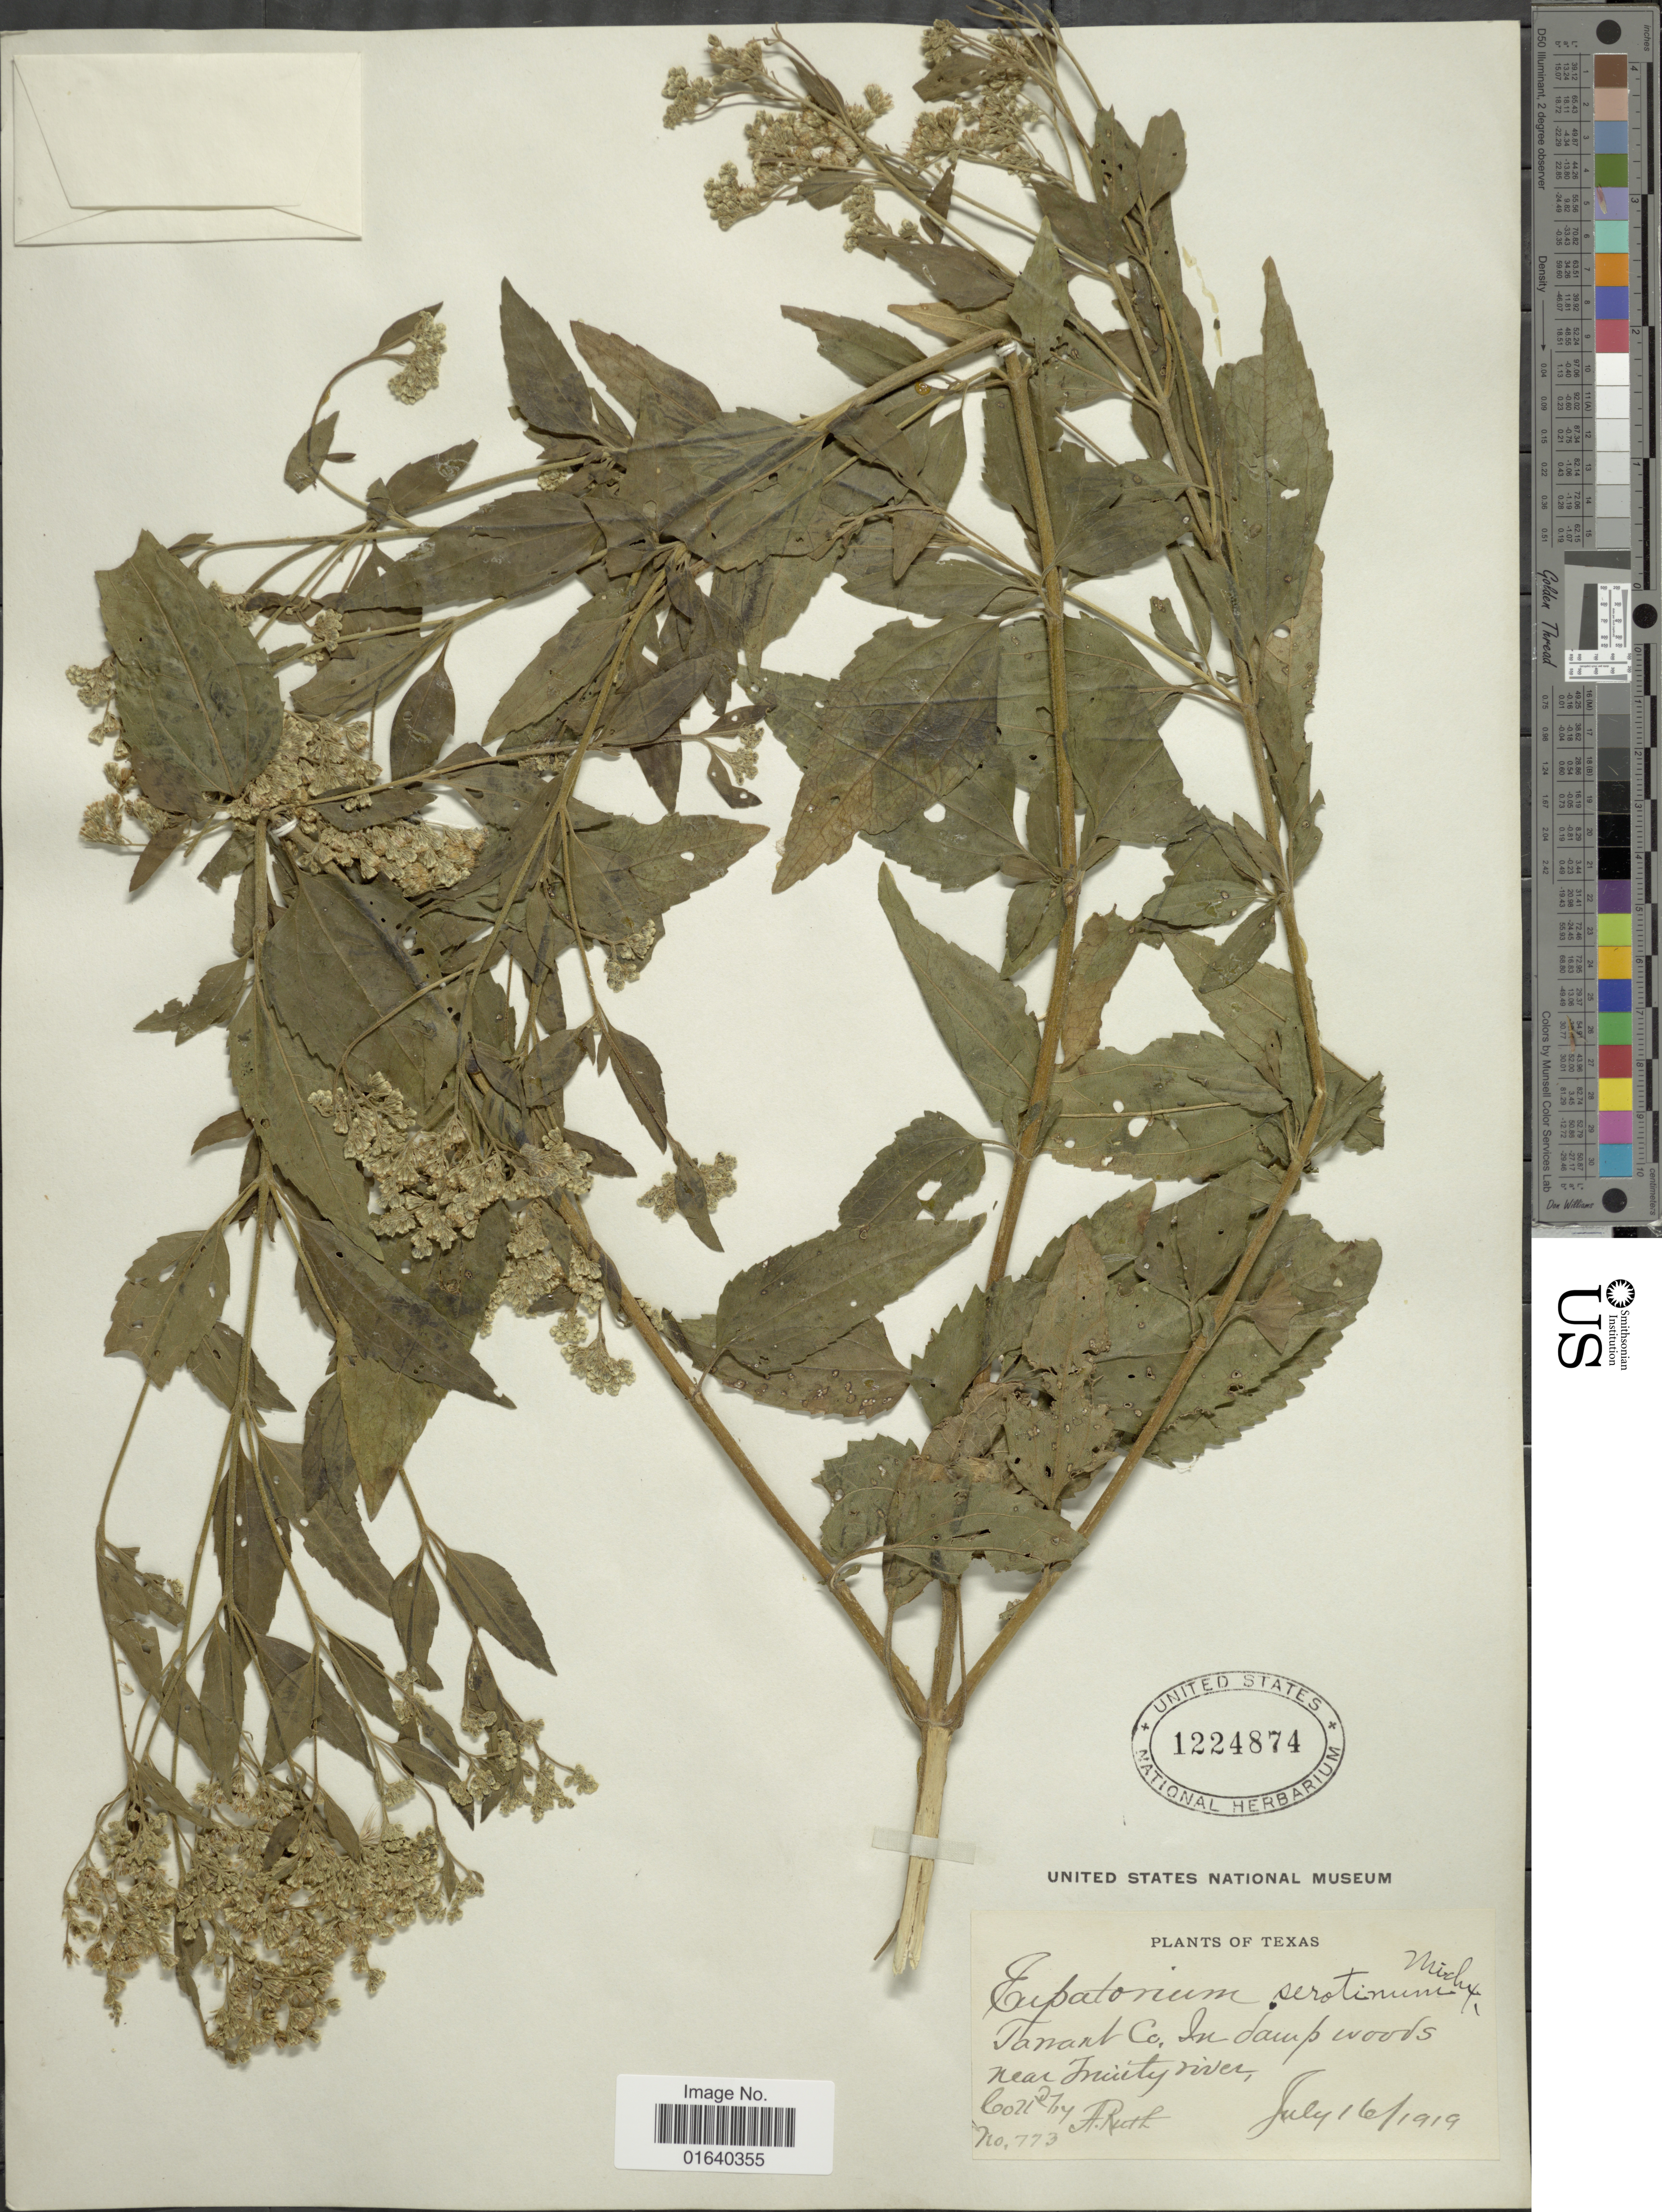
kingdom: Plantae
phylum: Tracheophyta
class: Magnoliopsida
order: Asterales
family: Asteraceae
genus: Eupatorium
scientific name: Eupatorium serotinum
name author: Michx.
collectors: A. Ruth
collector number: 773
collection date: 1919-07-16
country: United States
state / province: Texas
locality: Tanant Co, In damp woods near Inüty river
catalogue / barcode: US 1224874